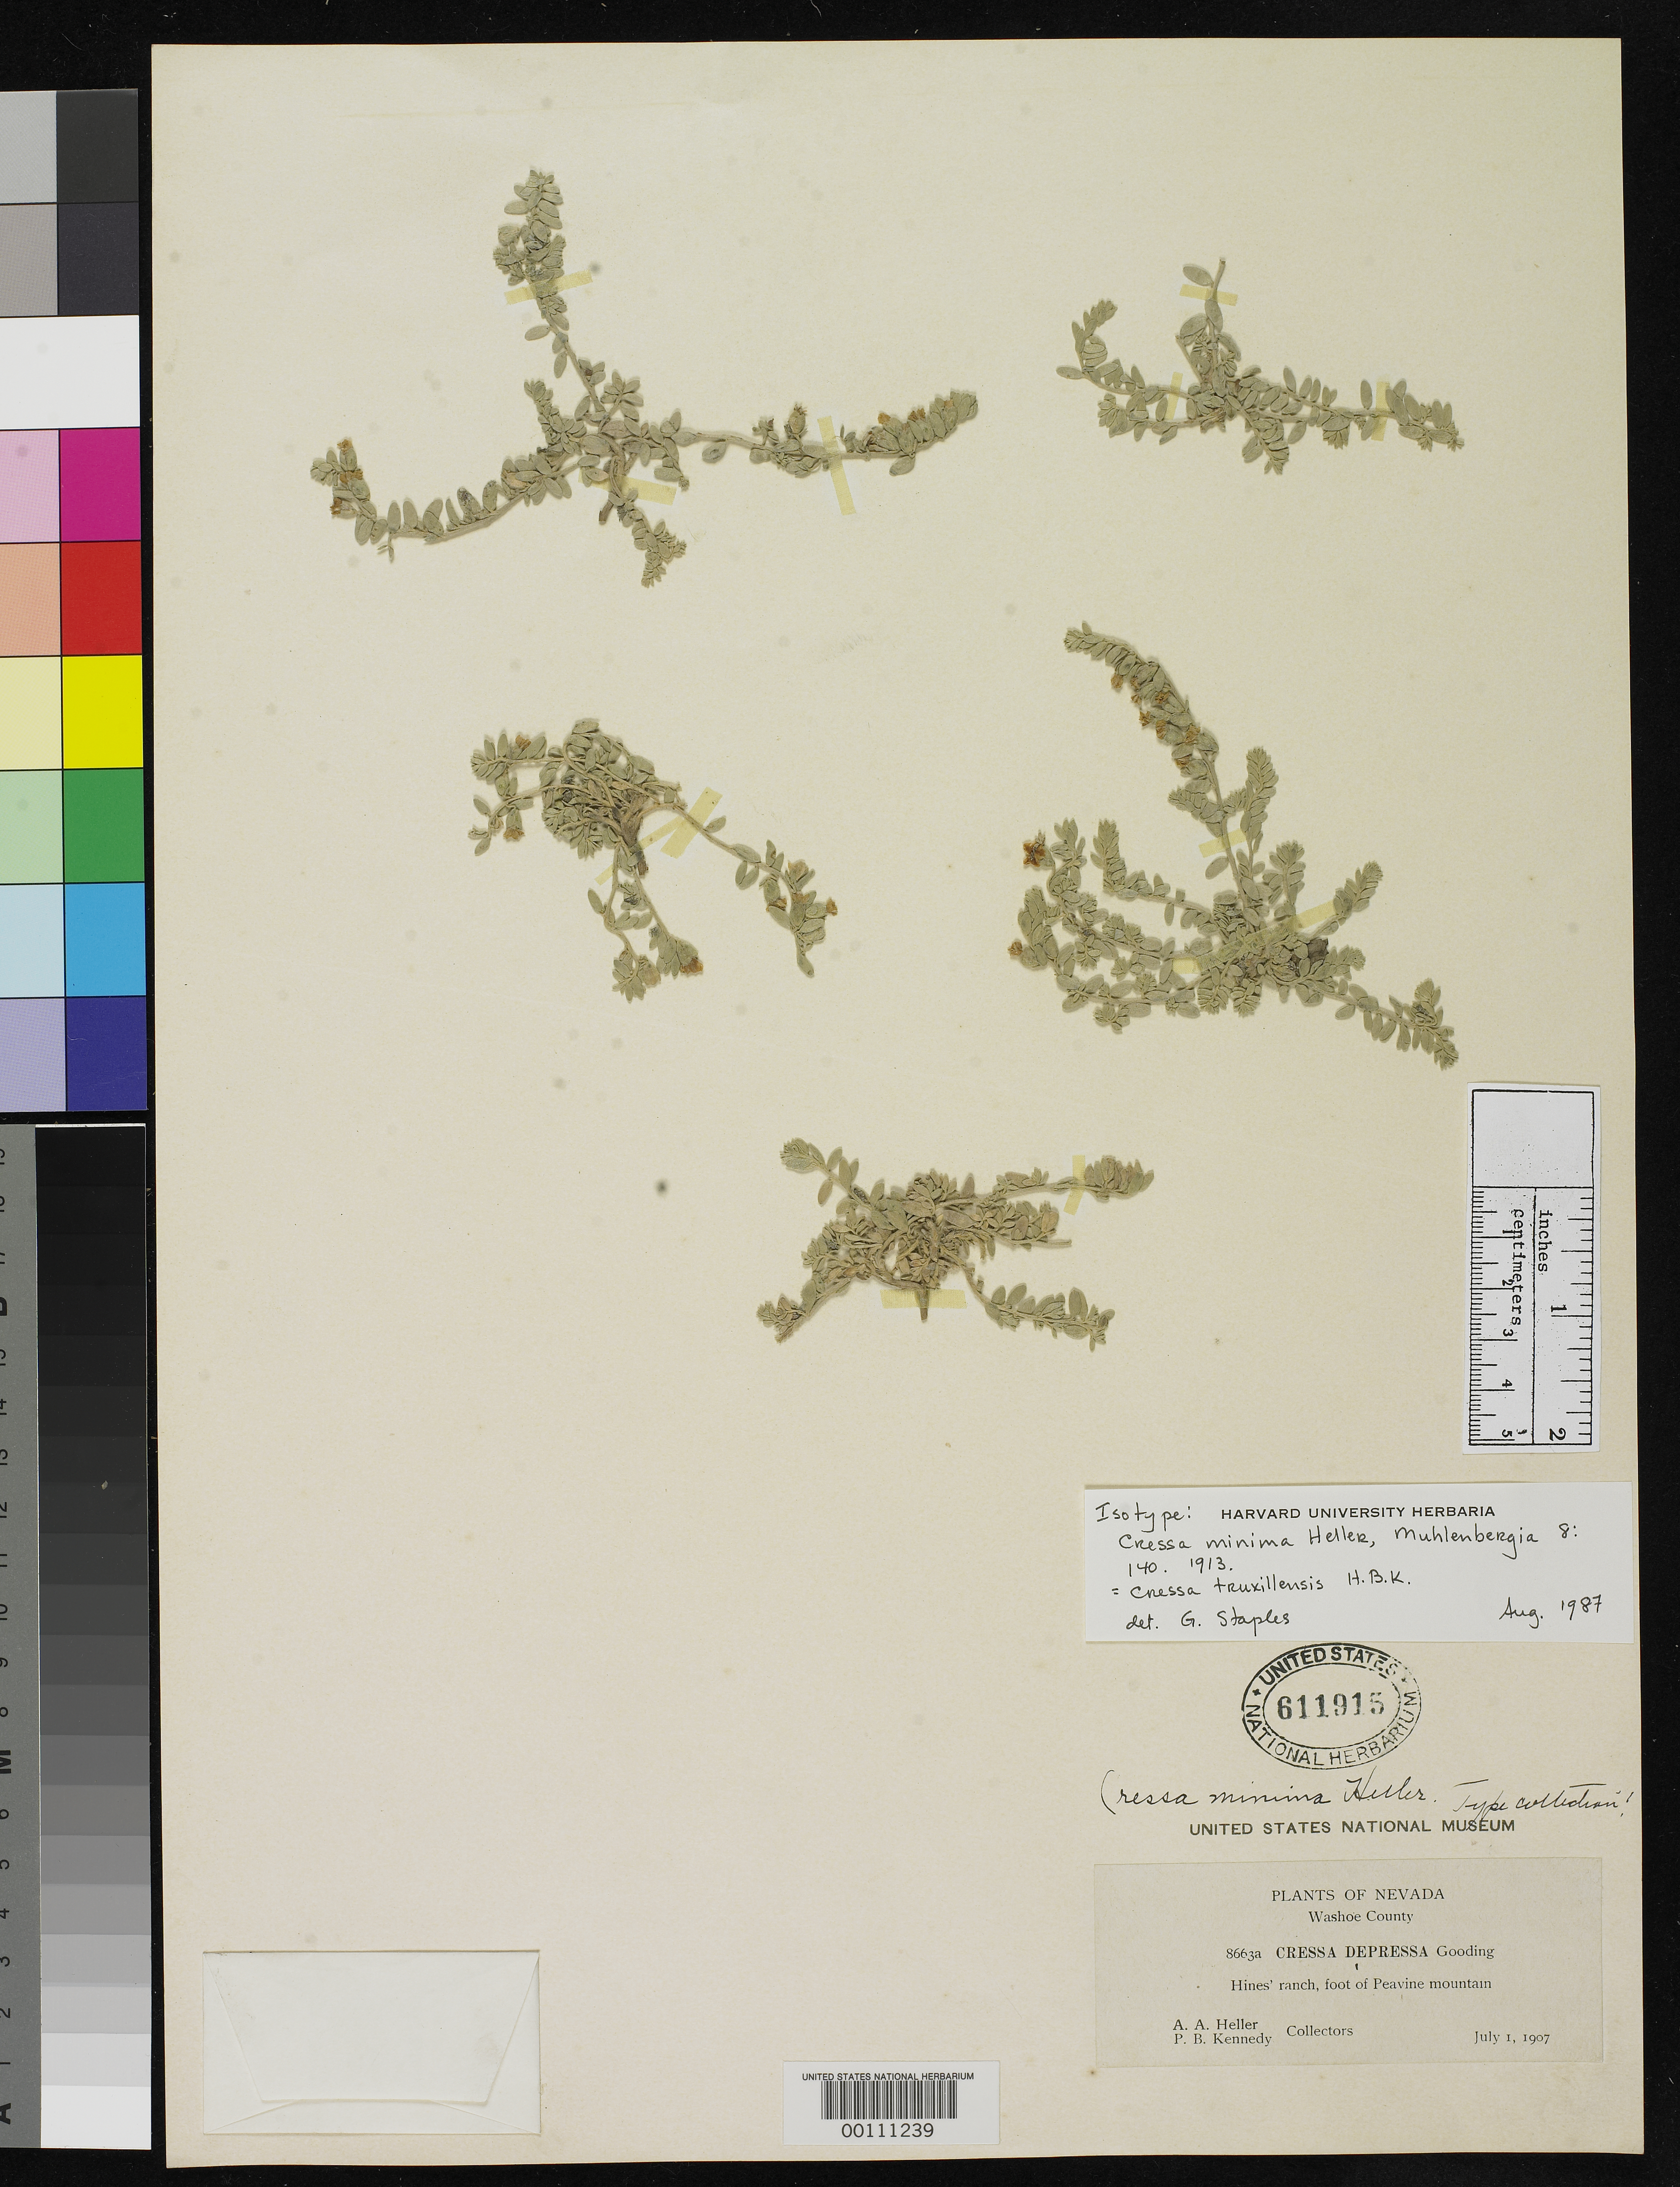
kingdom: Plantae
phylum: Tracheophyta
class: Magnoliopsida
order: Solanales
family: Convolvulaceae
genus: Cressa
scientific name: Cressa minima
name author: A. Heller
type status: Isotype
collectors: A. A. Heller & P. B. Kennedy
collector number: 8663 a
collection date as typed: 01 Jul 1907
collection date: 1907-07-01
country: United States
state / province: Nevada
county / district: Washoe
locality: Hine's Ranch, N side of Peavine Mountain.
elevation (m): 1524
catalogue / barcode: US 611915